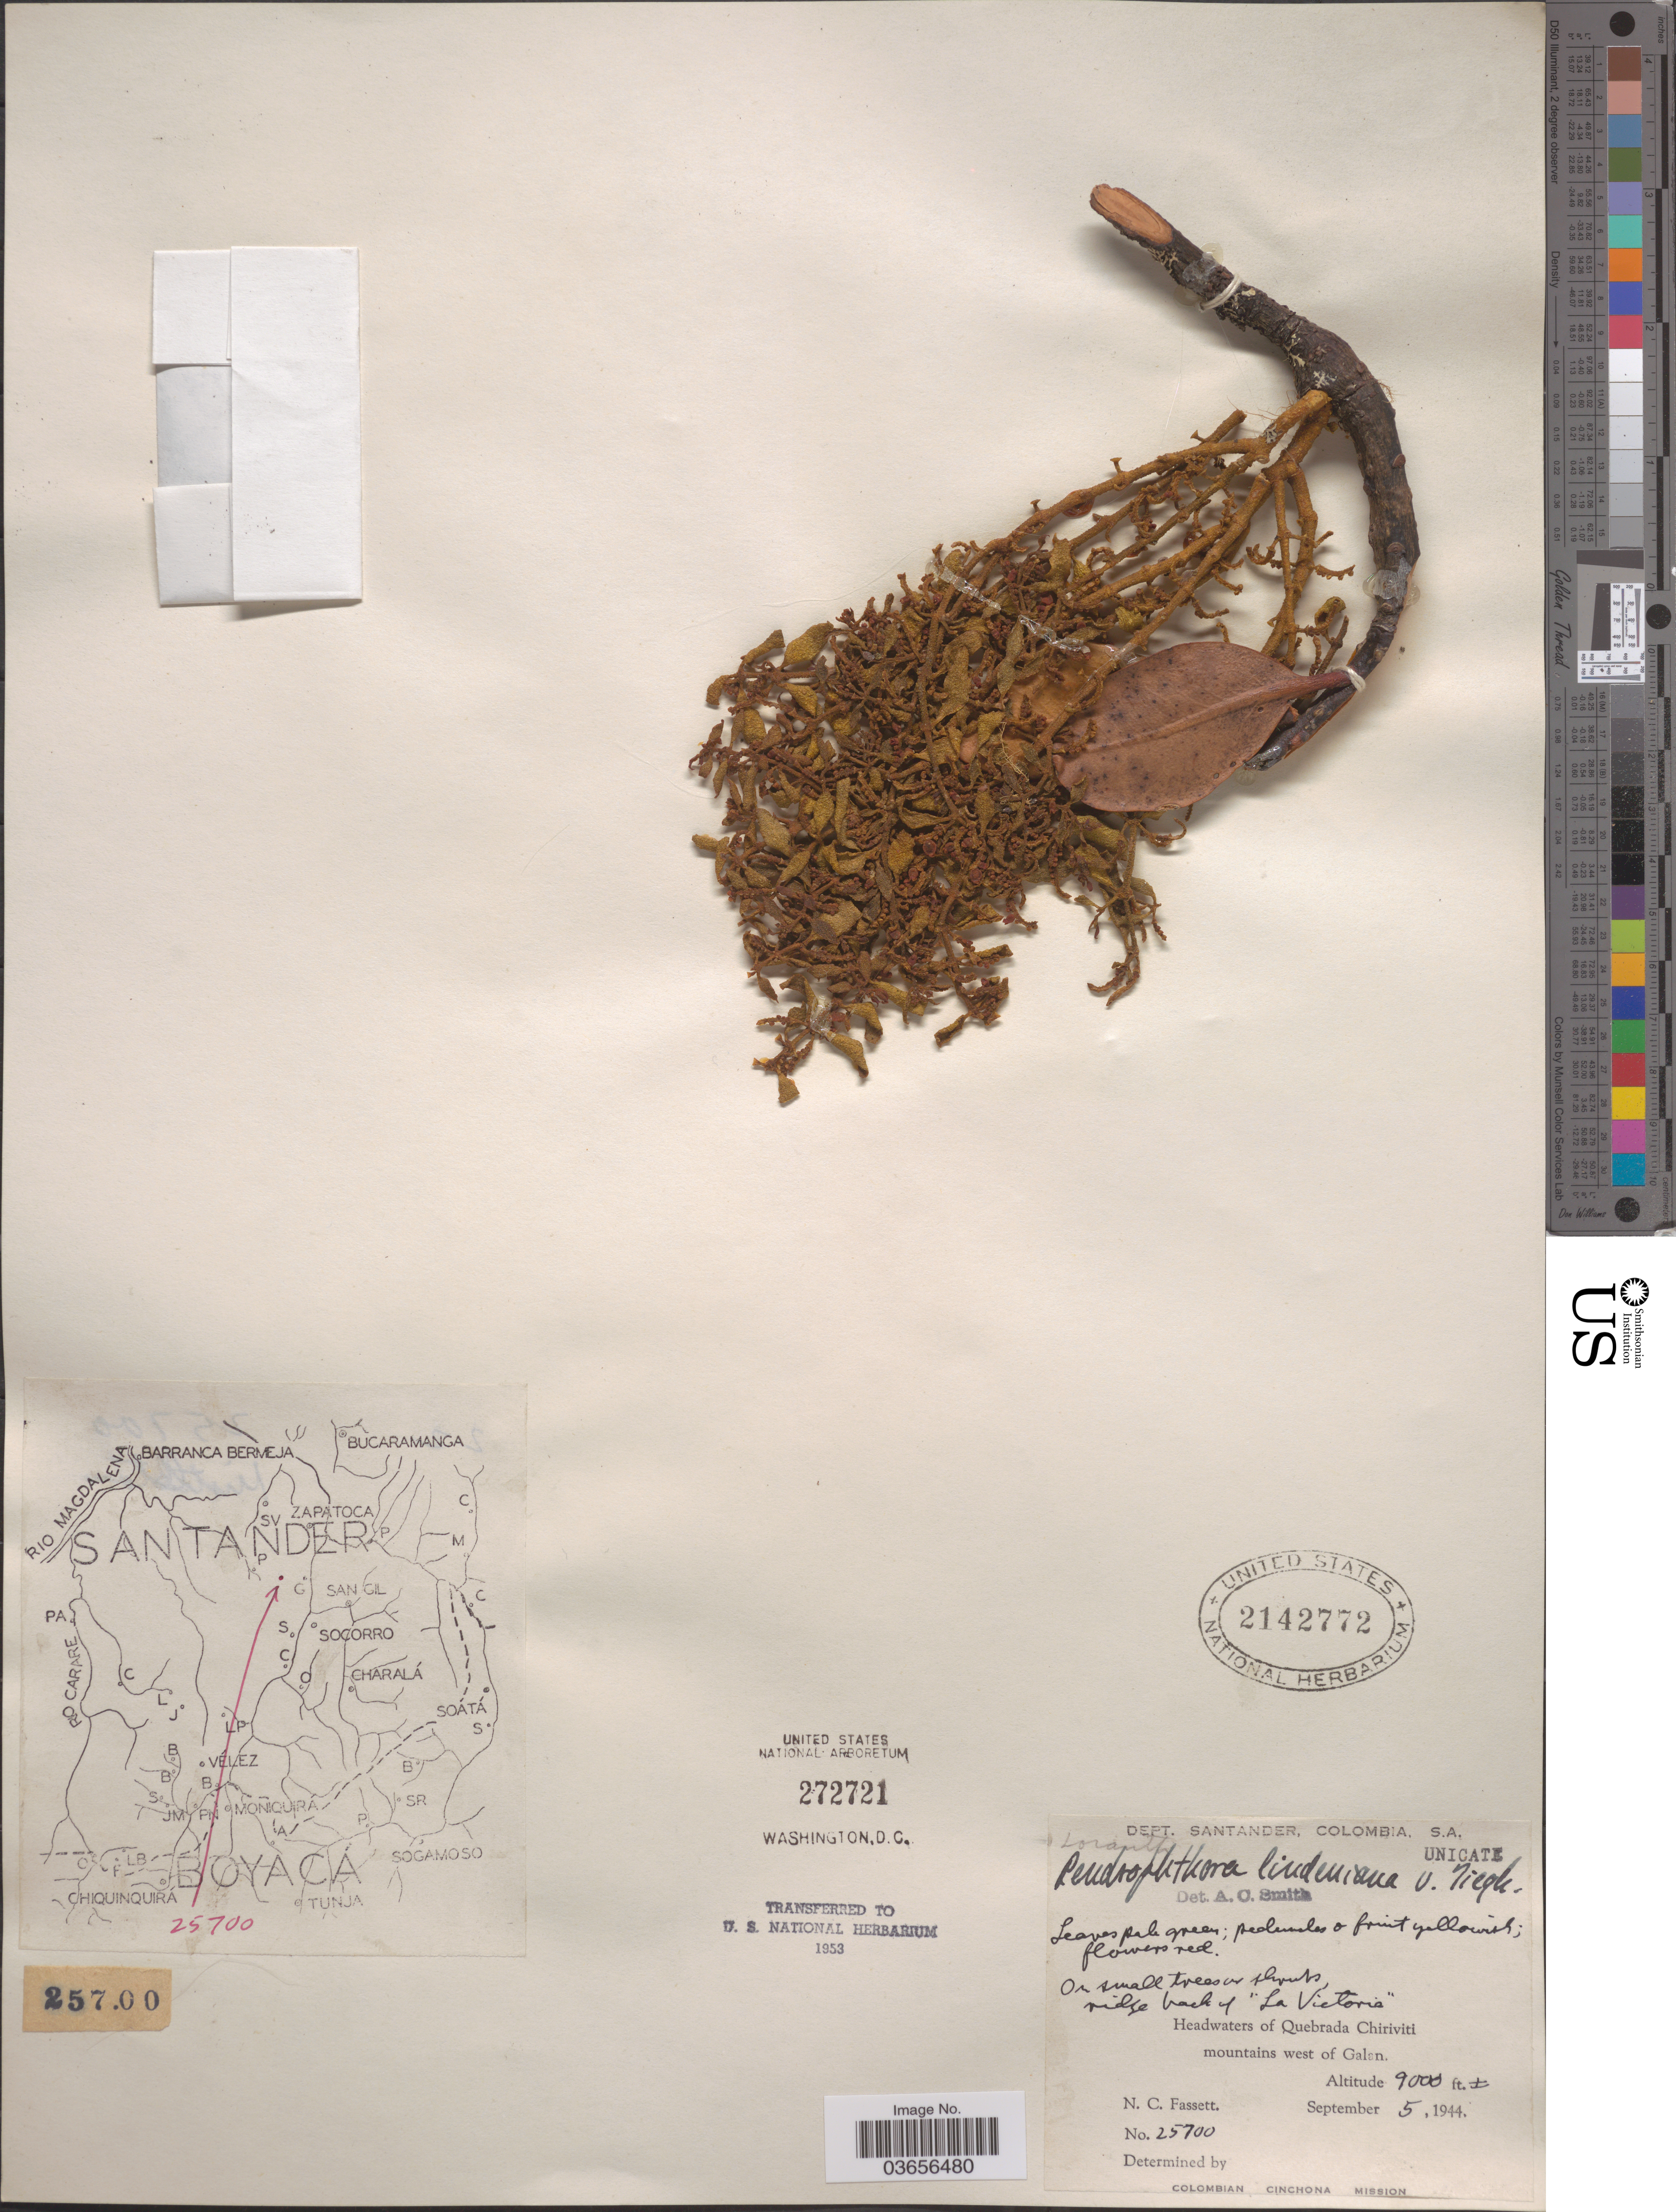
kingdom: Plantae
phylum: Tracheophyta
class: Magnoliopsida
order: Santalales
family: Viscaceae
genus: Dendrophthora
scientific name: Dendrophthora lindeniana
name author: Tiegh.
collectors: N. C. Fassett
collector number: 25700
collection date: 1944-09-05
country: Colombia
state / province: Santander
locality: Dept. Santander. Ridge back of "La Victoria". Headwaters of Quebrada Chiriviti mountains west of Galan.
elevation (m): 2743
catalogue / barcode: US 2142772